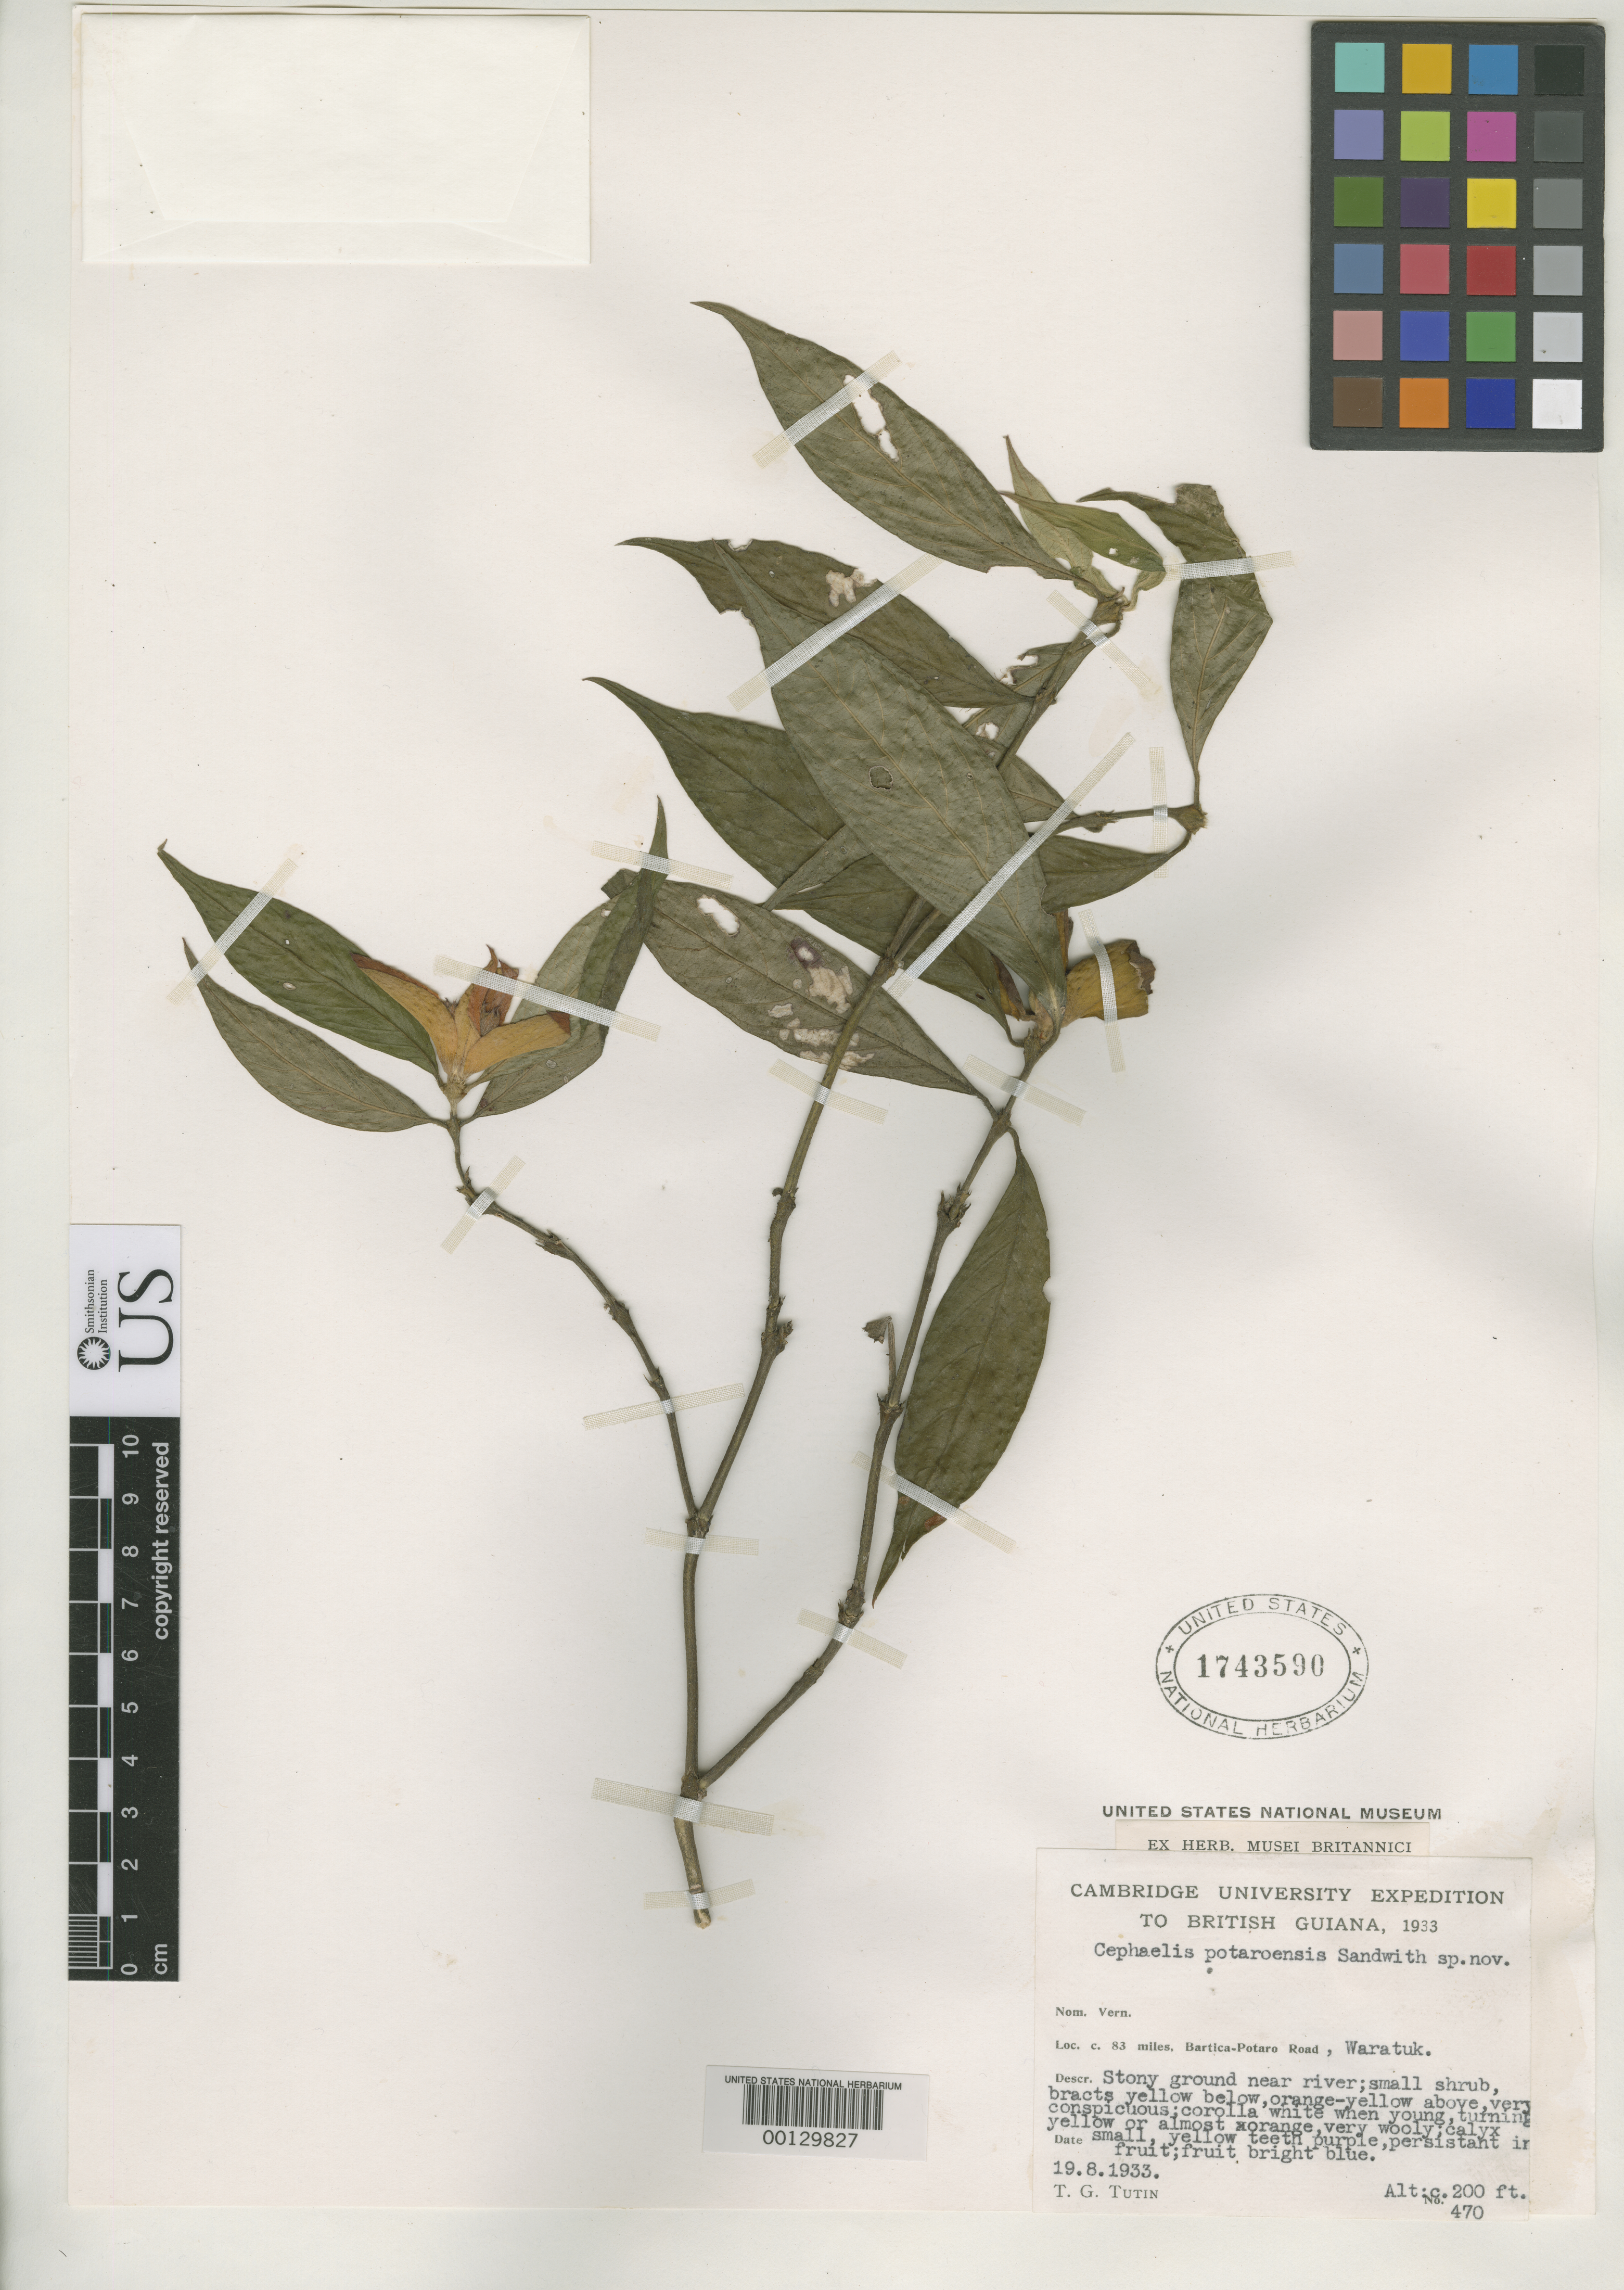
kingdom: Plantae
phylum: Tracheophyta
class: Magnoliopsida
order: Gentianales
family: Rubiaceae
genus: Cephaelis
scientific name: Cephaelis potaroensis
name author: Sandwith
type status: Isolectotype; Type Collection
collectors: T. G. Tutin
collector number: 470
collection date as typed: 19 Aug 1933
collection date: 1933-08-19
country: Guyana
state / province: Potaro-Siparuni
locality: British Guiana. C. 83 miles, Bartica-Potaro Road, Waratuk.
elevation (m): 60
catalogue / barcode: US 1743590